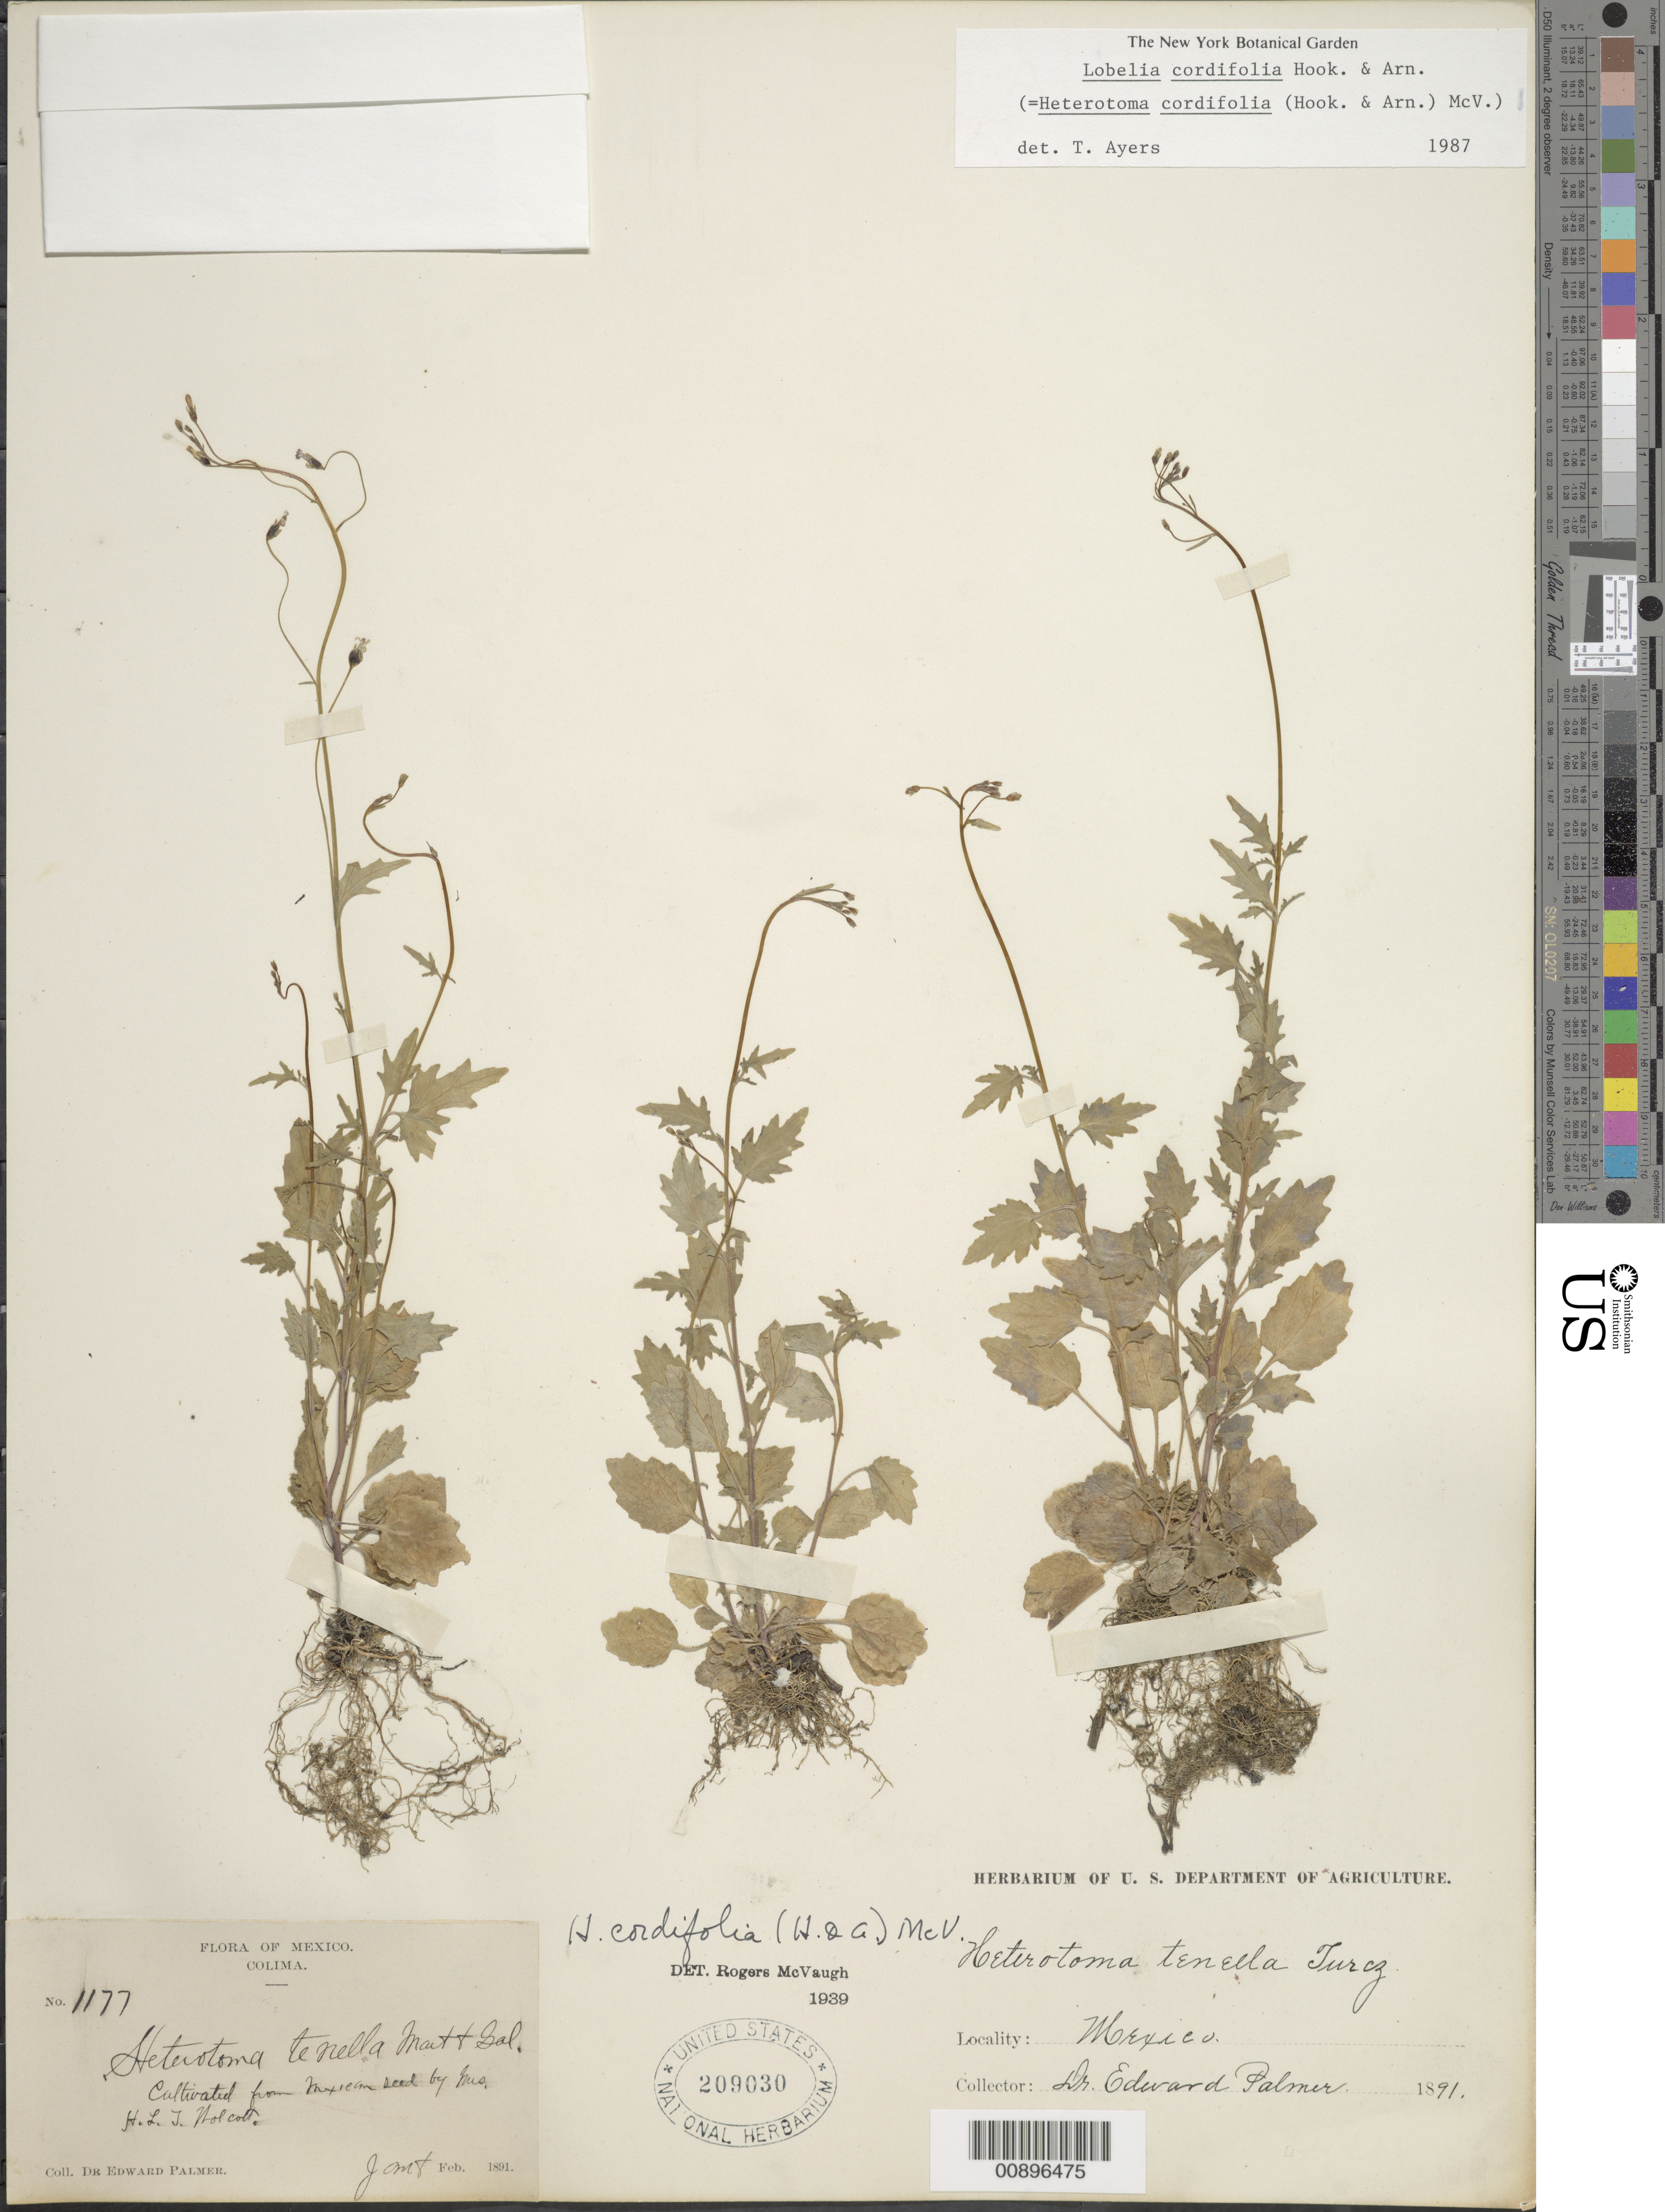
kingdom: Plantae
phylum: Tracheophyta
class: Magnoliopsida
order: Asterales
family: Campanulaceae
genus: Lobelia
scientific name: Lobelia cordifolia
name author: Hook. & Arn.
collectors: E. Palmer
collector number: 1177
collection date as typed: Jan 1891 to -- Feb 1891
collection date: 1891-01/1891-02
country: Mexico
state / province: Colima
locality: Colima.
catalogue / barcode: US 209030